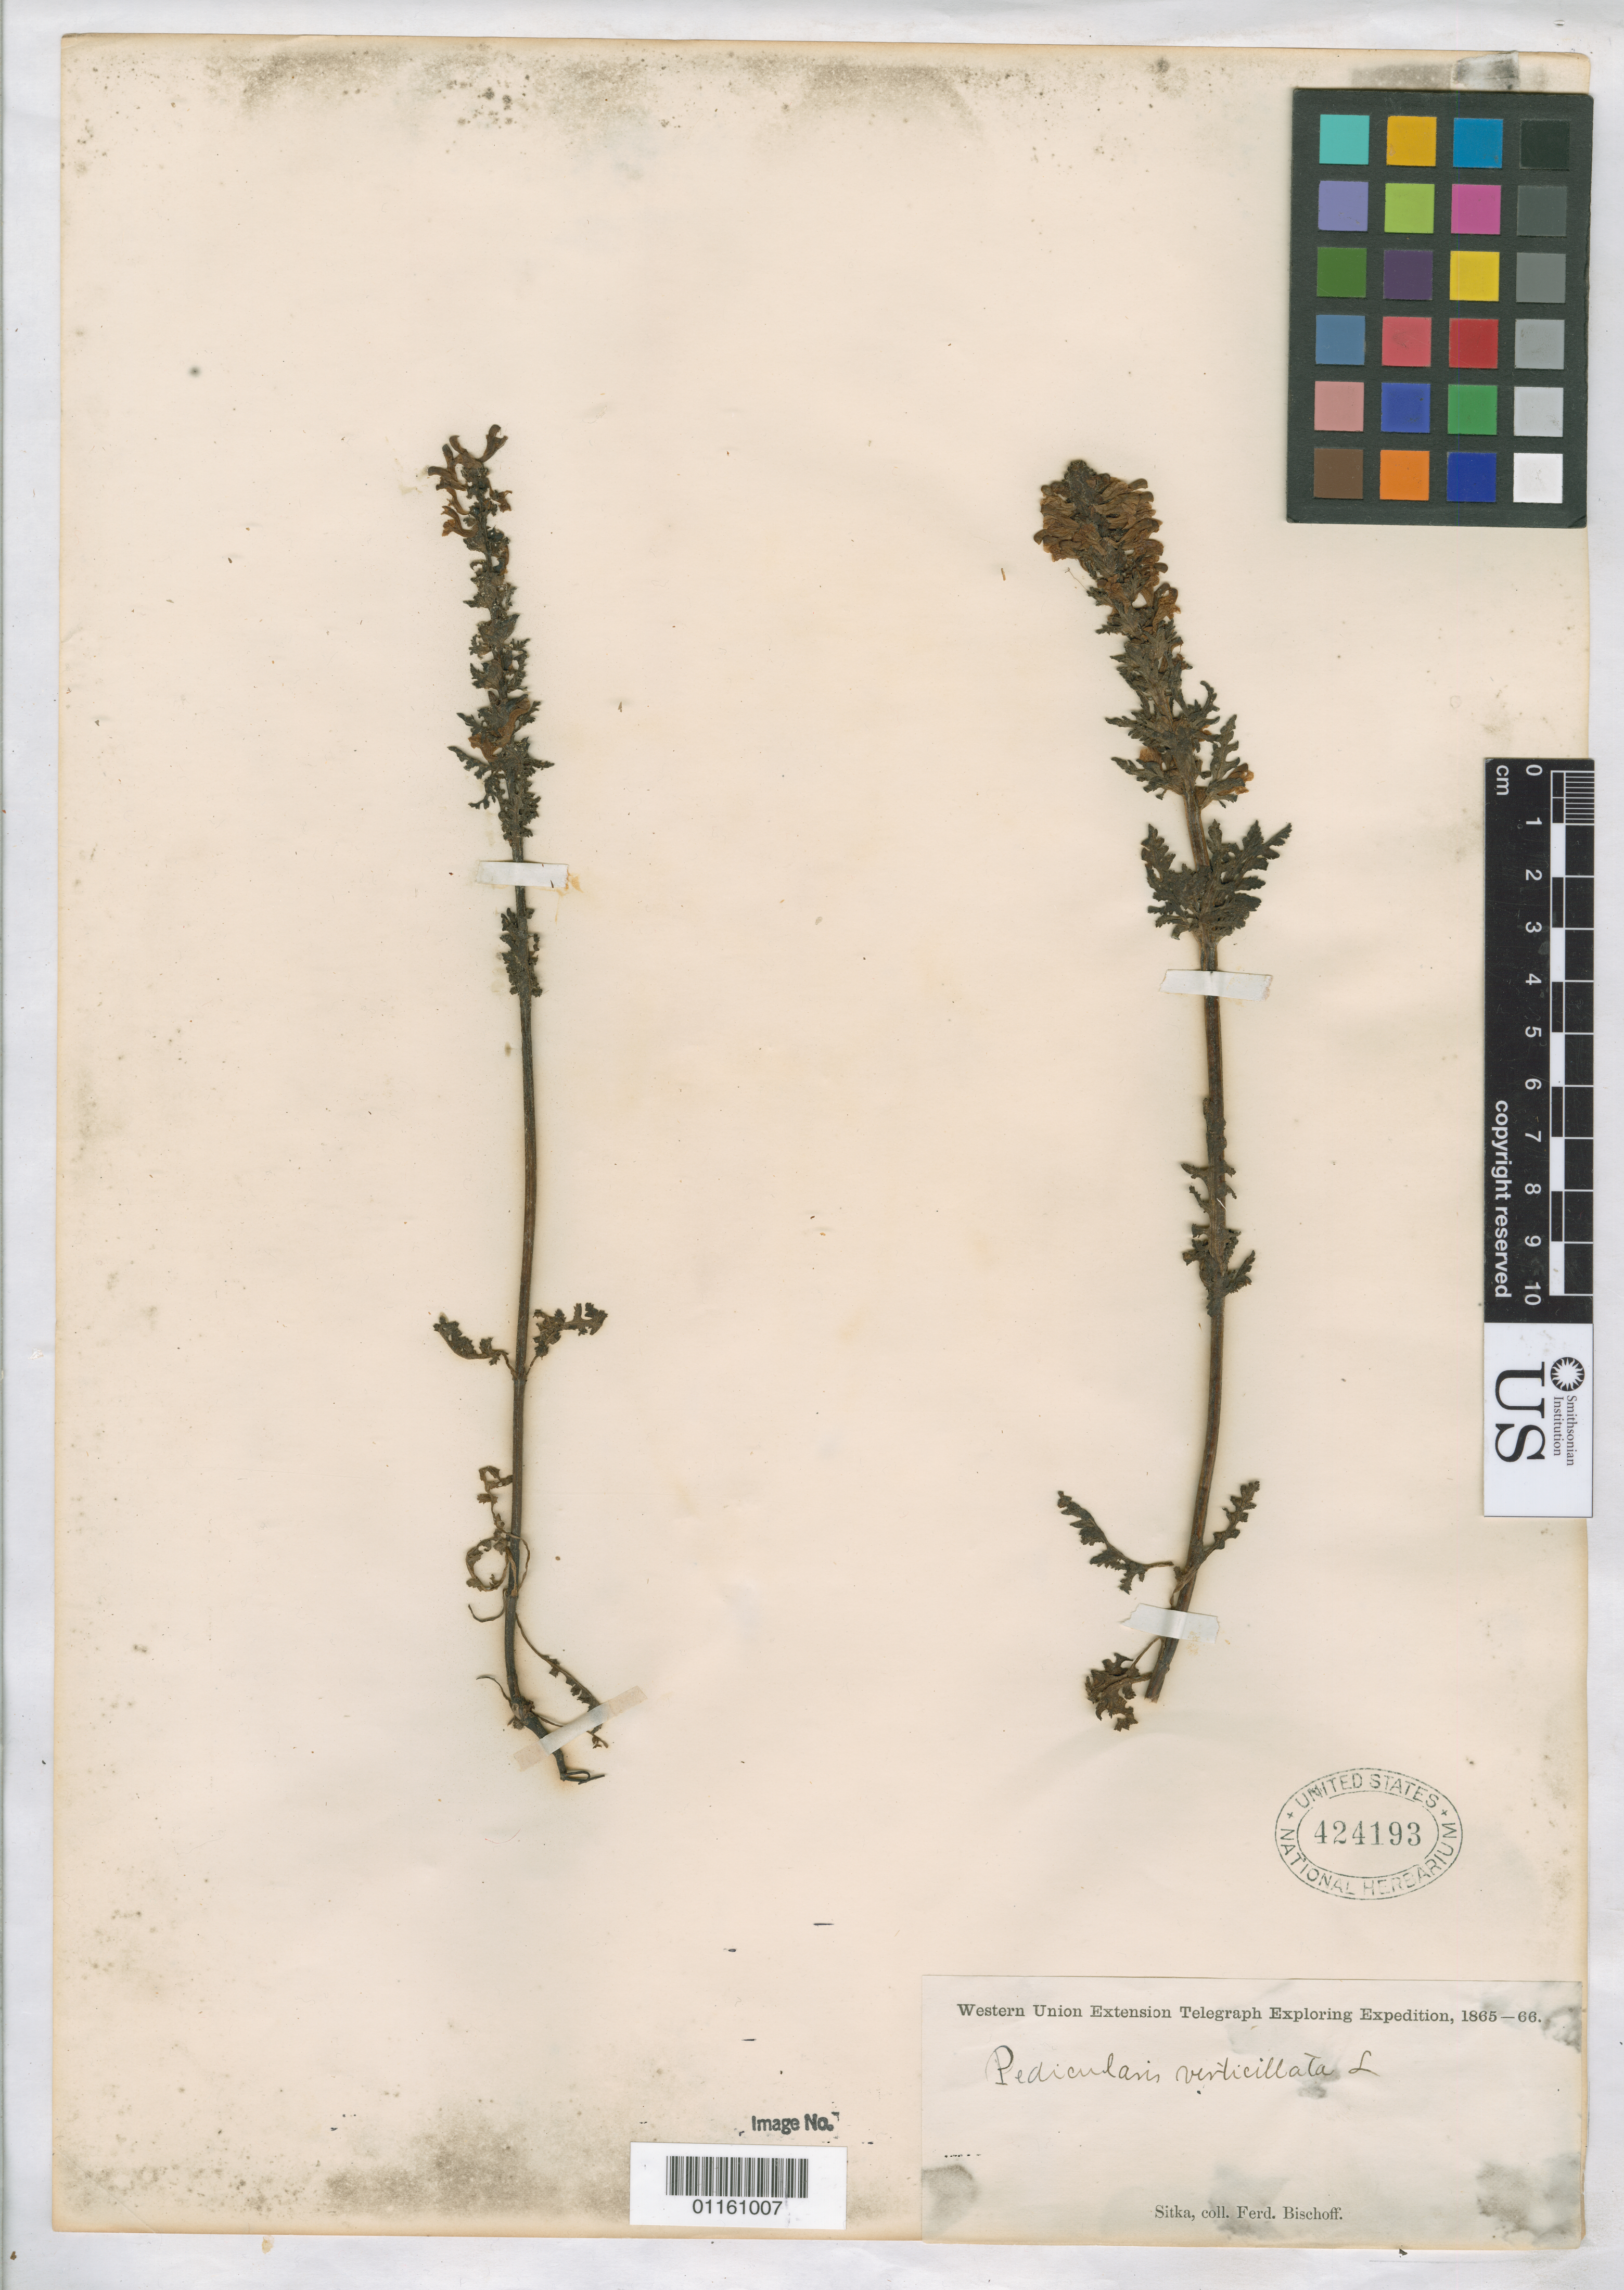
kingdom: Plantae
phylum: Tracheophyta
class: Magnoliopsida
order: Lamiales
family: Orobanchaceae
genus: Pedicularis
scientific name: Pedicularis verticillata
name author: L.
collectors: F. Bischoff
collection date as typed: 1865 to -- --- 1866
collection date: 1865/1866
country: United States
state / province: Alaska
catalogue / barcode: US 424193